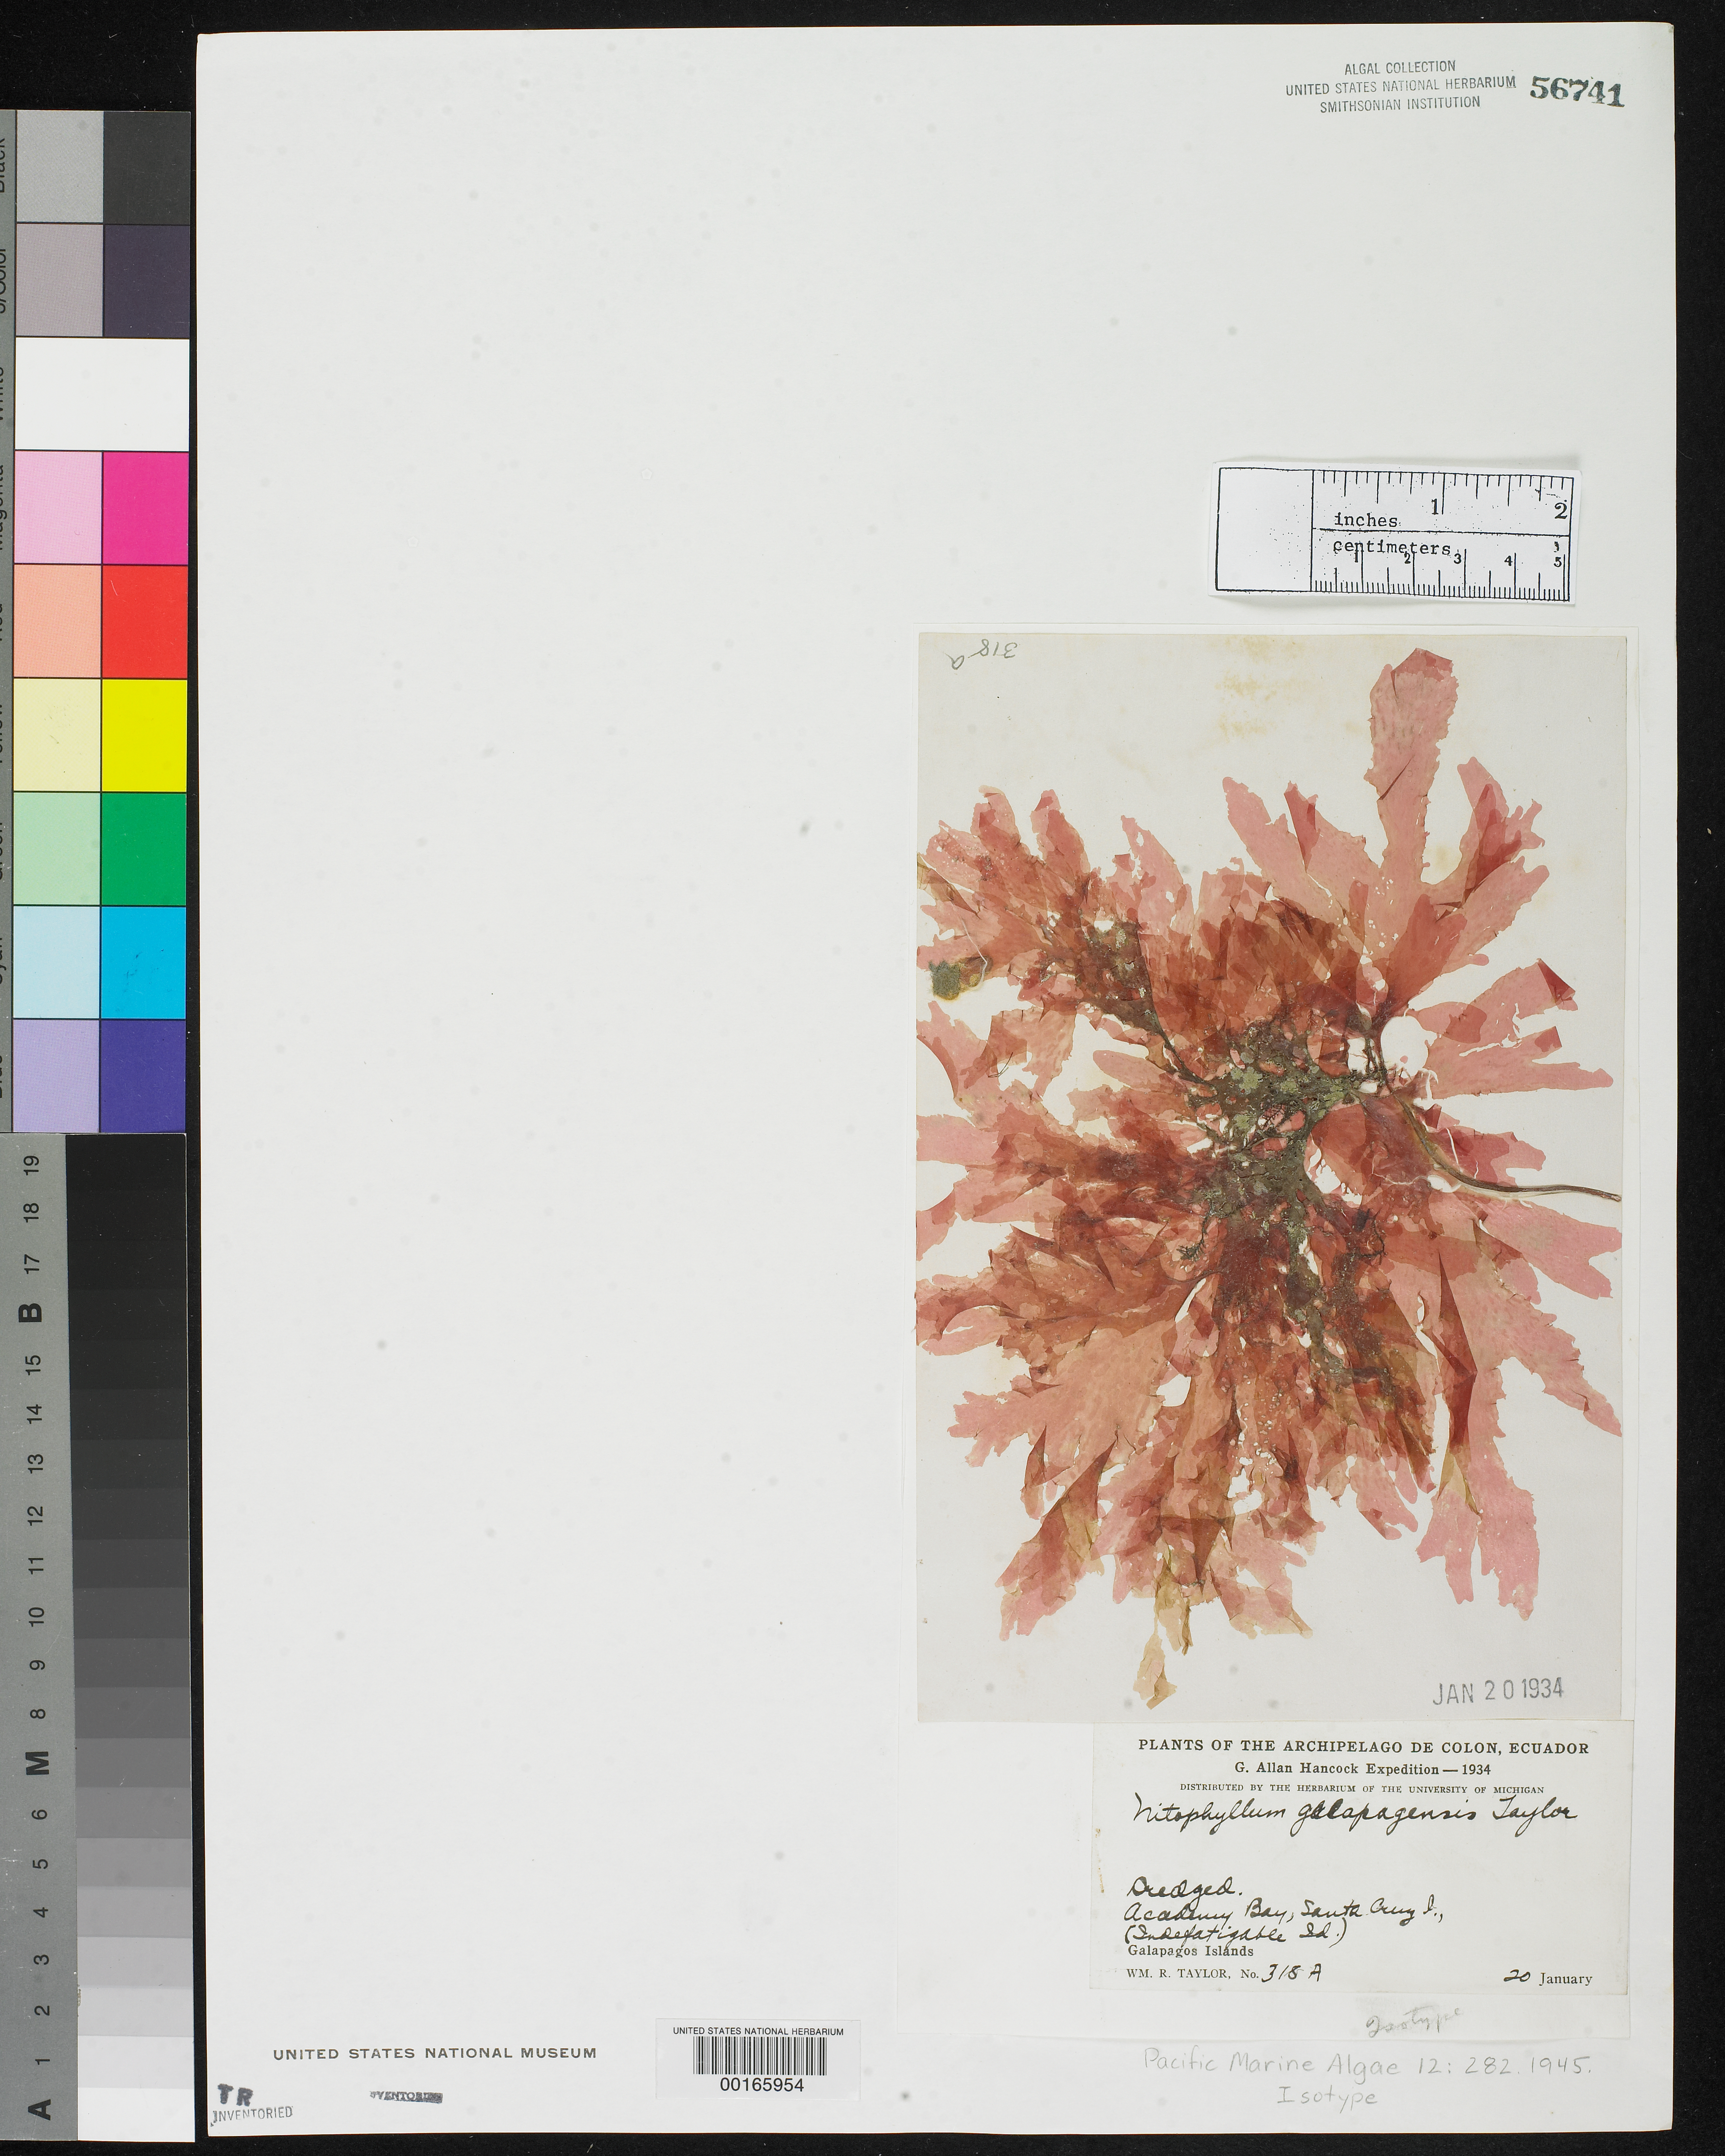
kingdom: Plantae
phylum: Rhodophyta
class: Florideophyceae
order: Ceramiales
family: Delesseriaceae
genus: Nitophyllum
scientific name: Nitophyllum galapagensis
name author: W.R. Taylor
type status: Isotype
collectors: W. R. Taylor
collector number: WRT 34-318A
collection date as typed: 20 Jan 1934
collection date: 1934-01-20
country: Ecuador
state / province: Colón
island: Santa Cruz [Indefatigable, Chaves]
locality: Off Academy Bay.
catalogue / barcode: US 56741